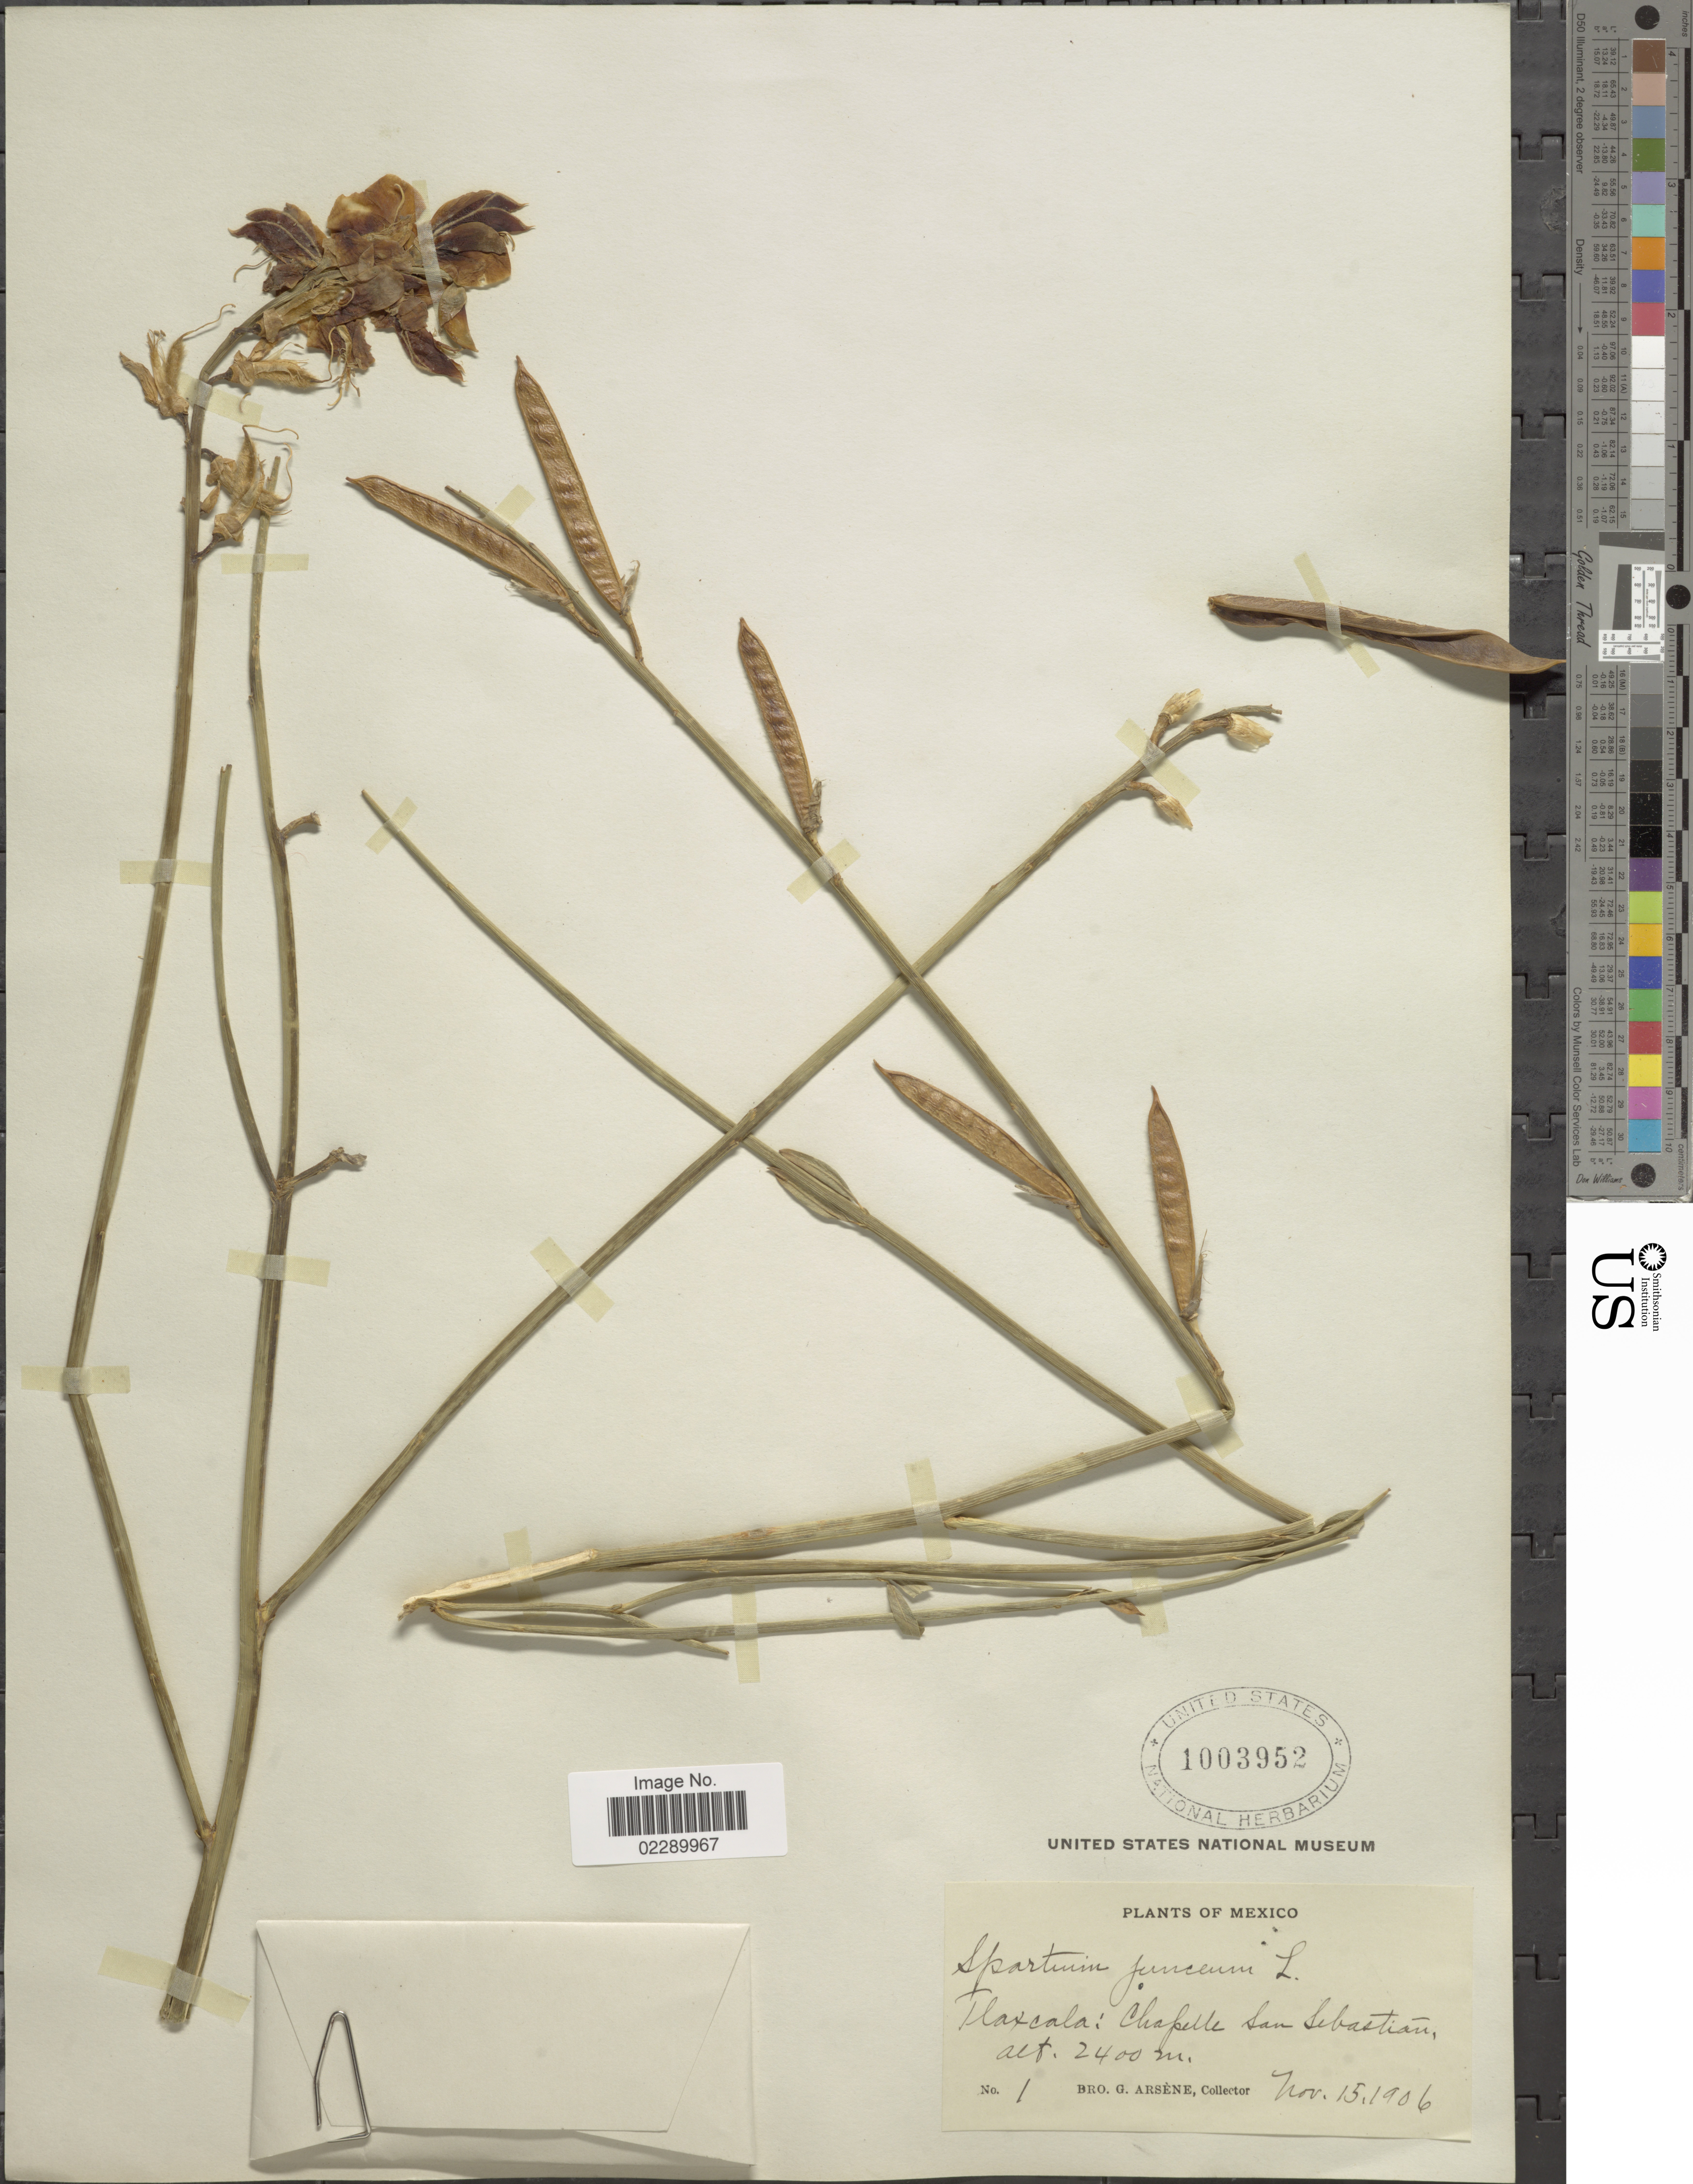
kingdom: Plantae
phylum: Tracheophyta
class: Magnoliopsida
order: Fabales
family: Fabaceae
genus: Spartium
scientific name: Spartium junceum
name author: L.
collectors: Bro. G. Arsène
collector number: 1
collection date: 1906-11-15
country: Mexico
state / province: Tlaxcala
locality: Tlaxcala: Chapelle San Sebastián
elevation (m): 2400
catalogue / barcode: US 1003952